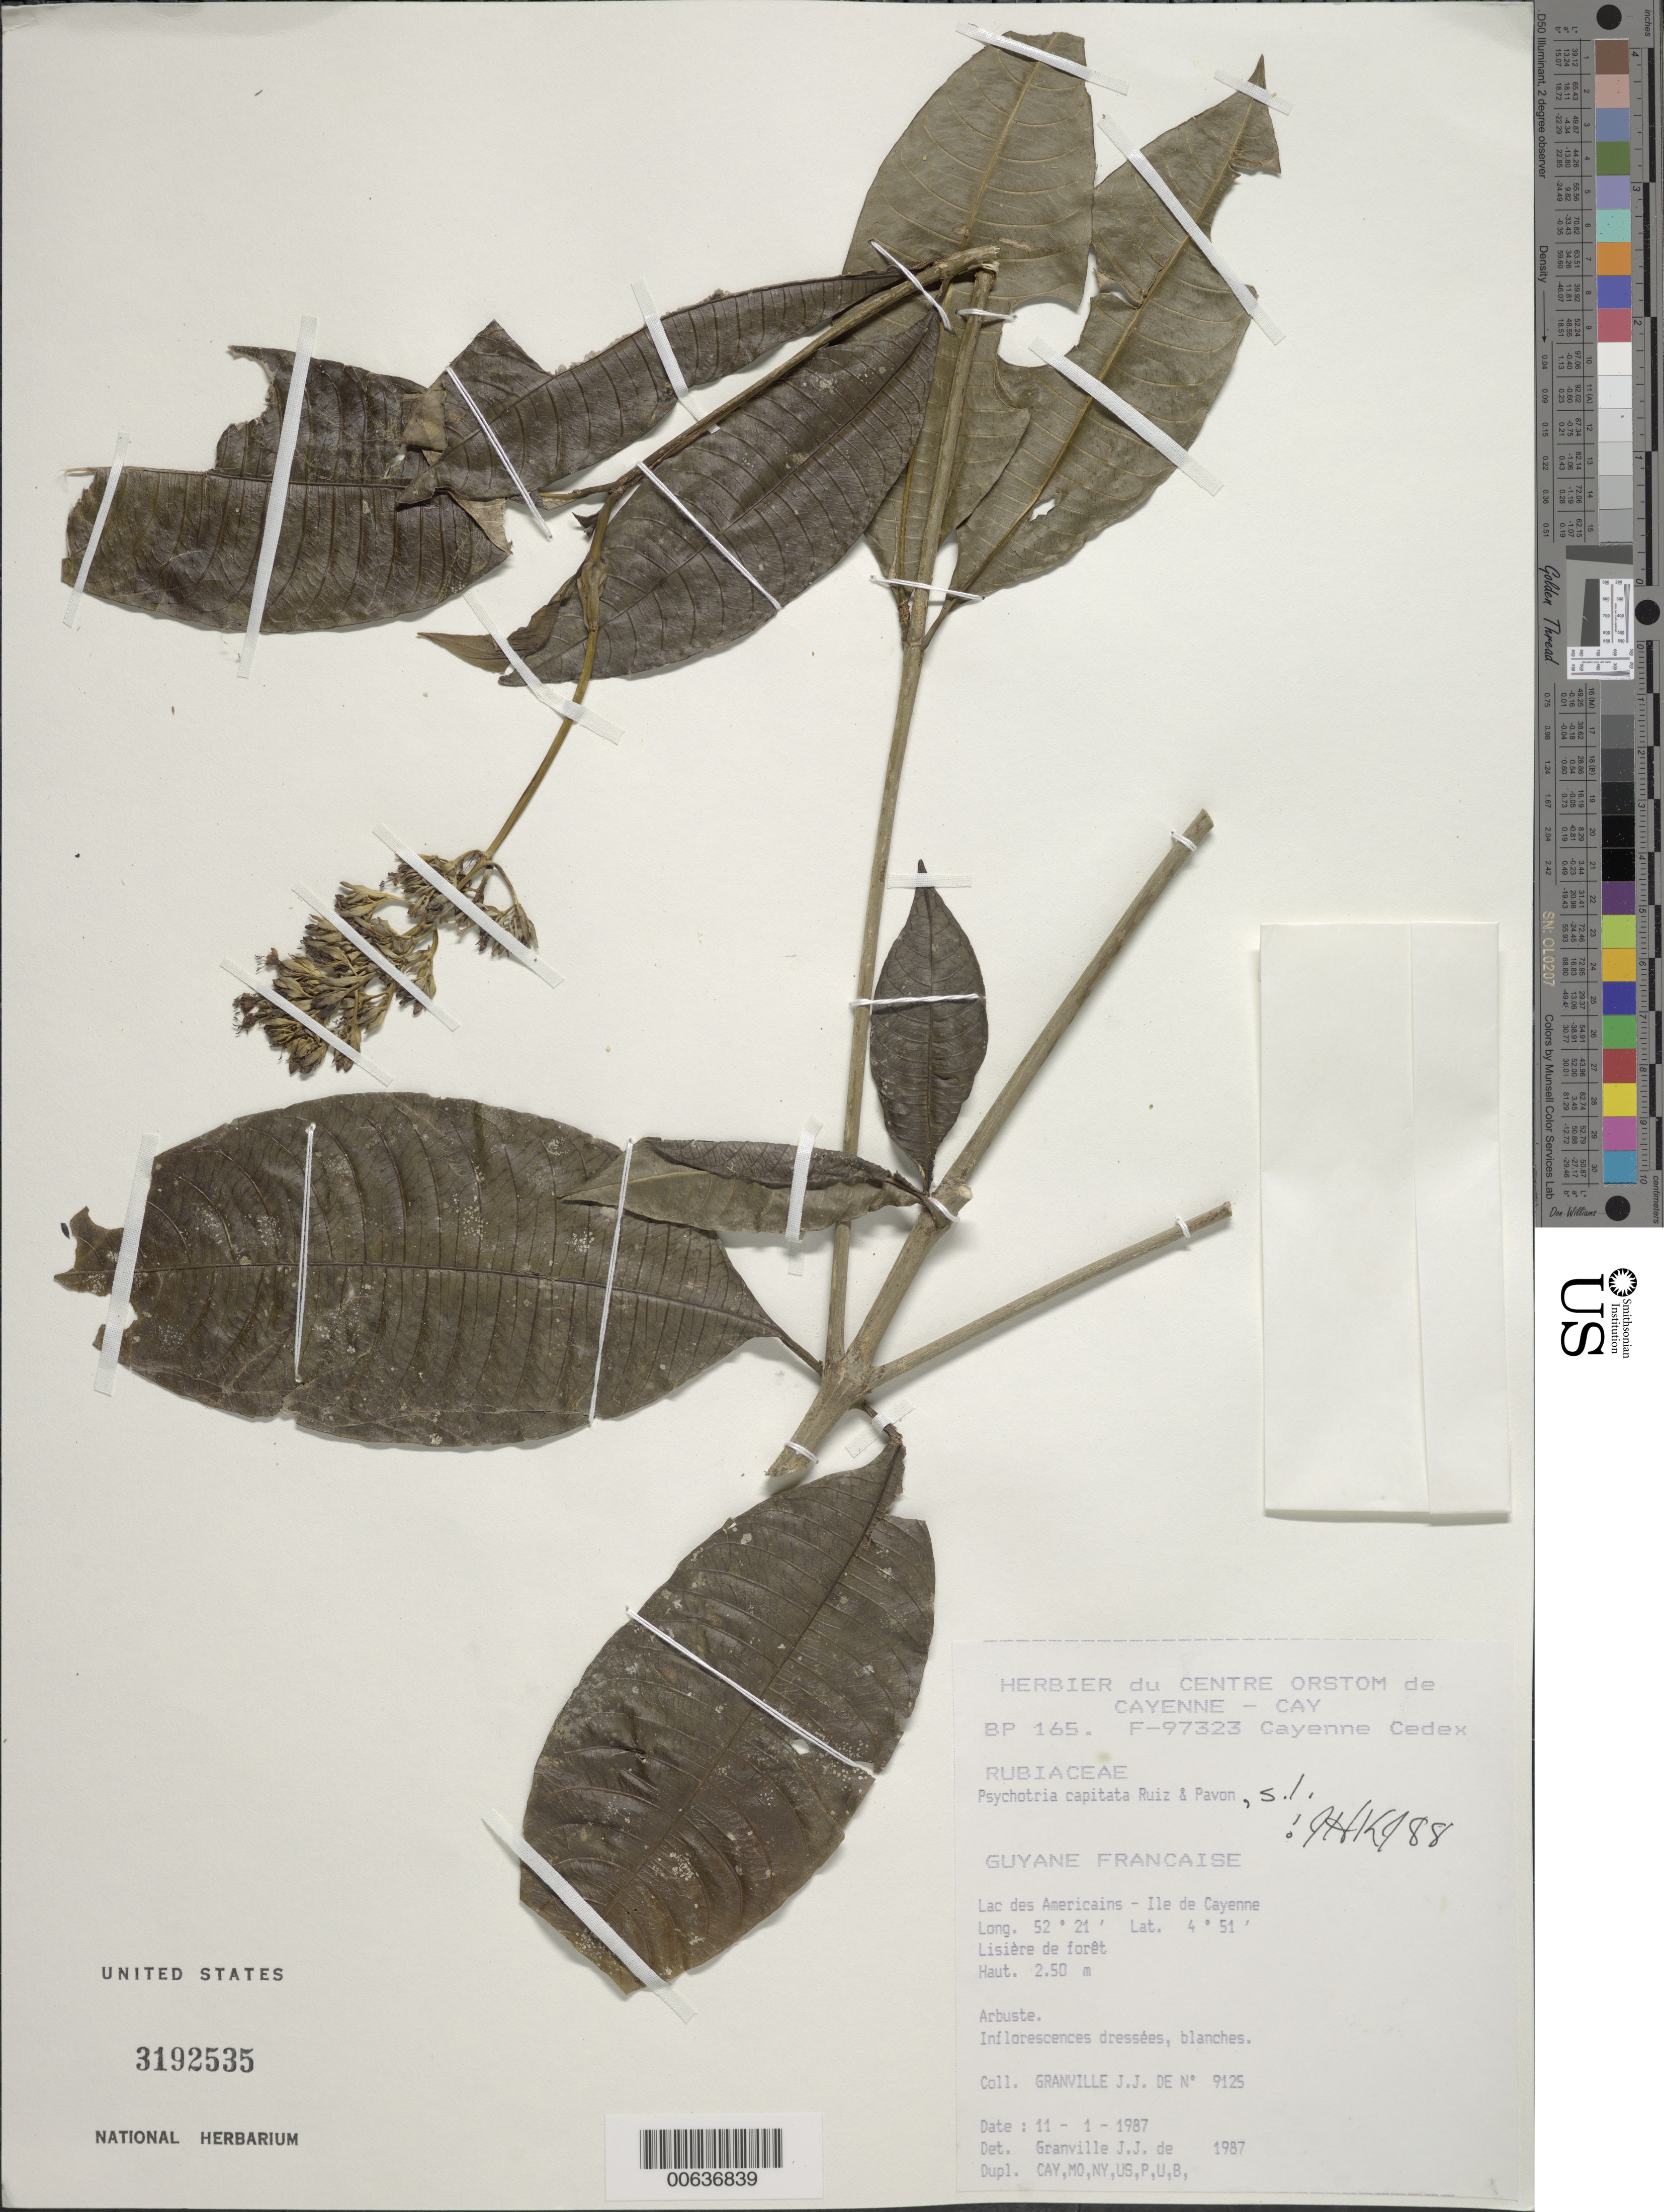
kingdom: Plantae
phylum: Tracheophyta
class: Magnoliopsida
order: Gentianales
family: Rubiaceae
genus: Palicourea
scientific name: Palicourea violacea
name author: (Aubl.) A. Rich.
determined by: Kirkbride, J. H., Jr.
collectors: J.-J. de Granville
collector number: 9125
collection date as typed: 11-Jan-87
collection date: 1987-01-11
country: French Guiana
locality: Lac des Américains, Ile de Cayenne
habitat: Lisière de forêt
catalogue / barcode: US 3192535